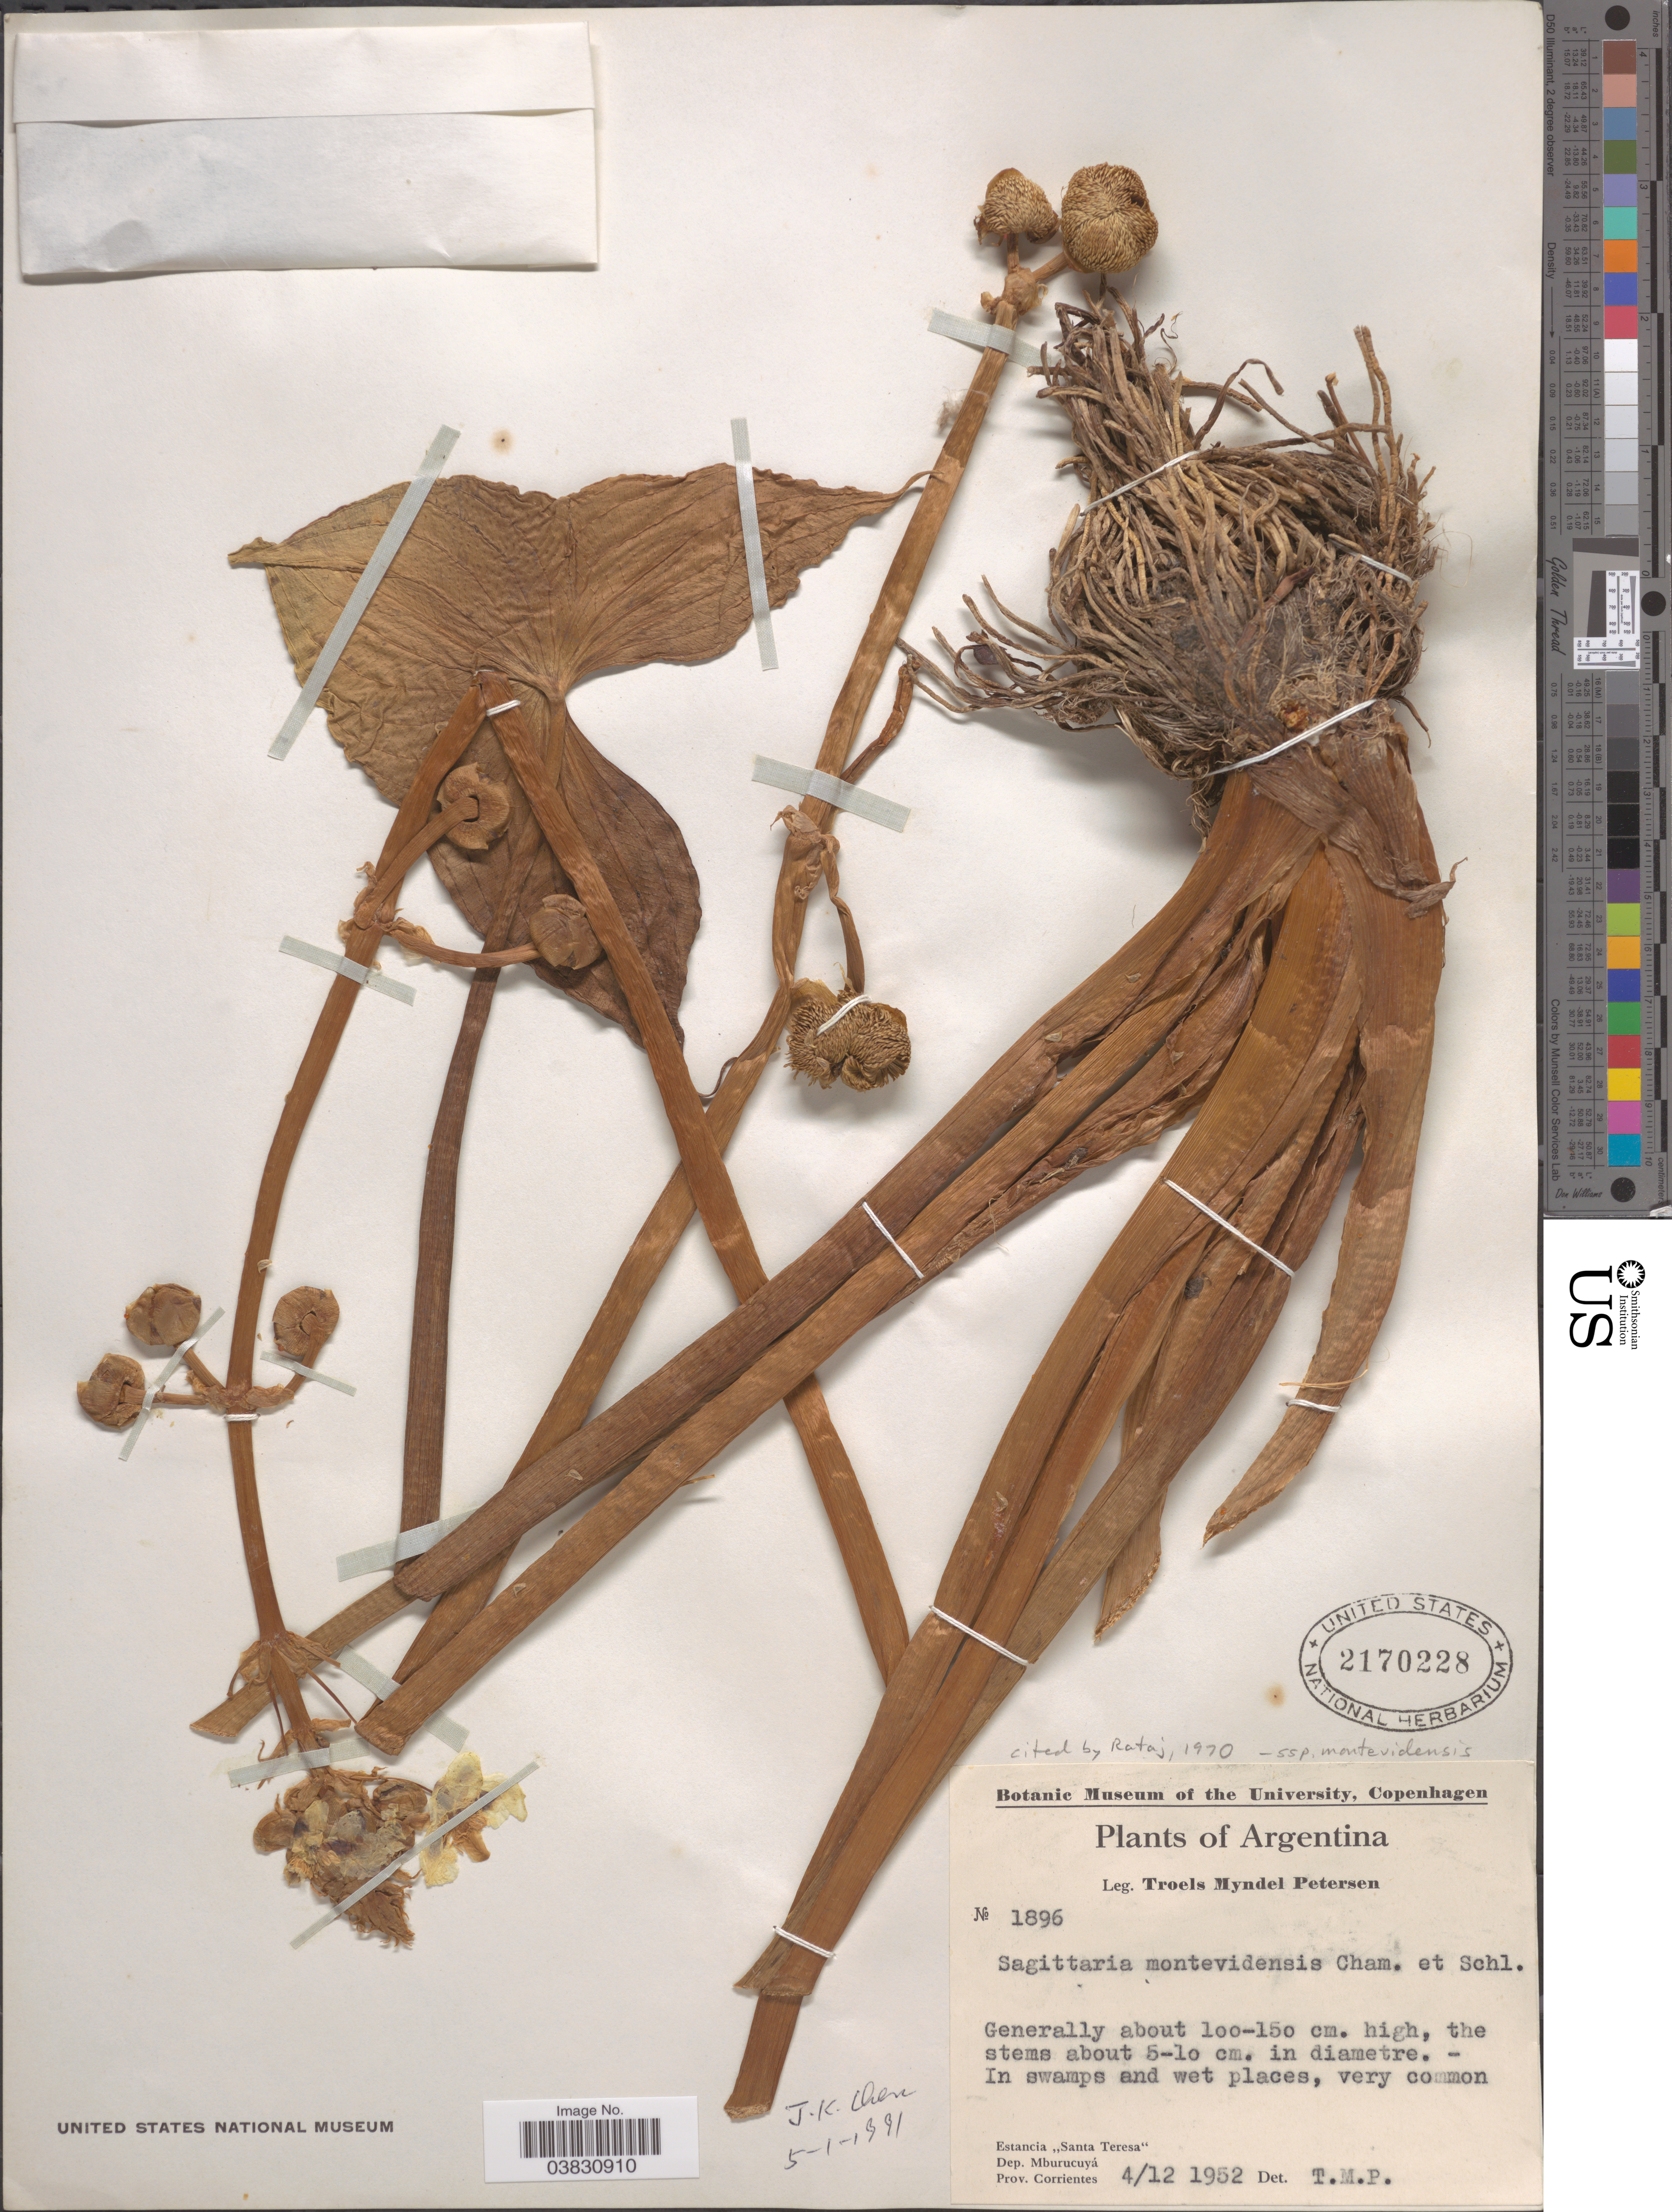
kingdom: Plantae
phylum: Tracheophyta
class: Liliopsida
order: Alismatales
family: Alismataceae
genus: Sagittaria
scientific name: Sagittaria montevidensis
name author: Cham. & Schltdl.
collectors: T. Pederson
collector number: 1896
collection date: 1952-12-04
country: Argentina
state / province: Corrientes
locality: Estancia "Santa Teresa". Dep. Mburucuyá.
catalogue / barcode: US 2170228